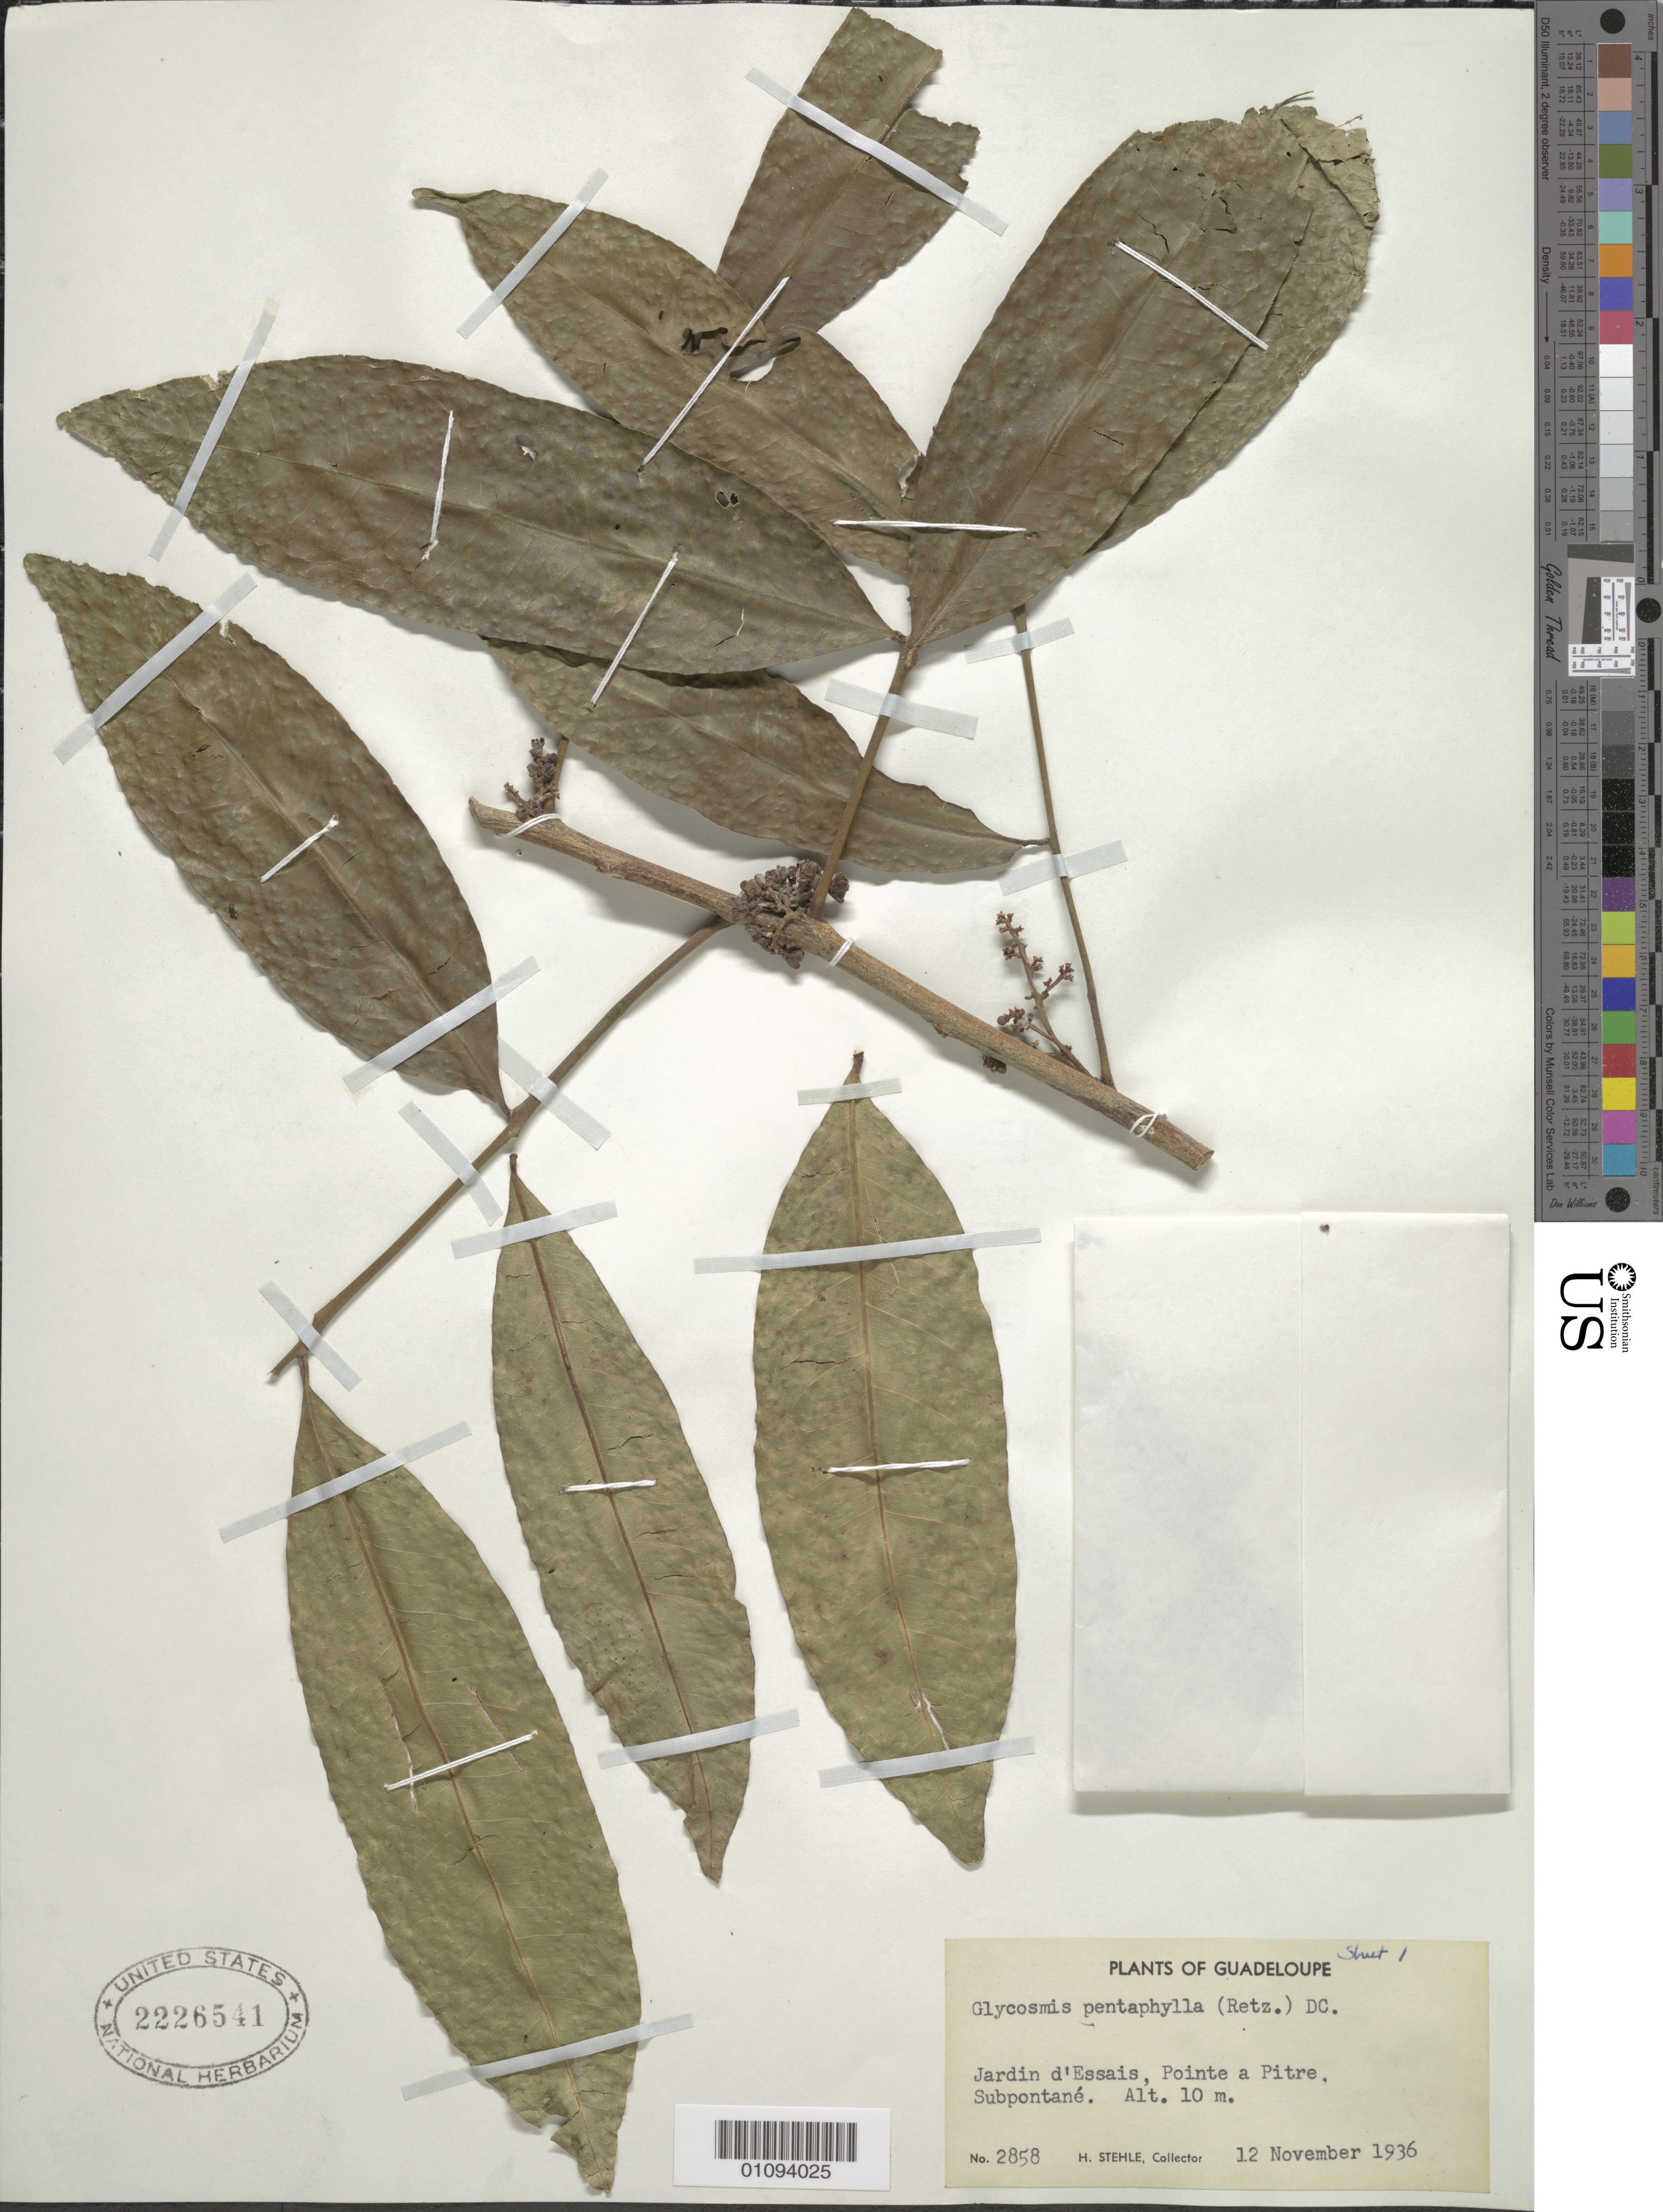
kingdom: Plantae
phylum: Tracheophyta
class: Magnoliopsida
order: Sapindales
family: Rutaceae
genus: Glycosmis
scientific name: Glycosmis pentaphylla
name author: (Retz.) DC.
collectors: H. Stehlé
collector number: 2858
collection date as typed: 12 Nov 1936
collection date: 1936-11-12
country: Guadeloupe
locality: Jardin d'Essais, Pointe a Pitre, Subpontane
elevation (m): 10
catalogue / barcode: US 2226541